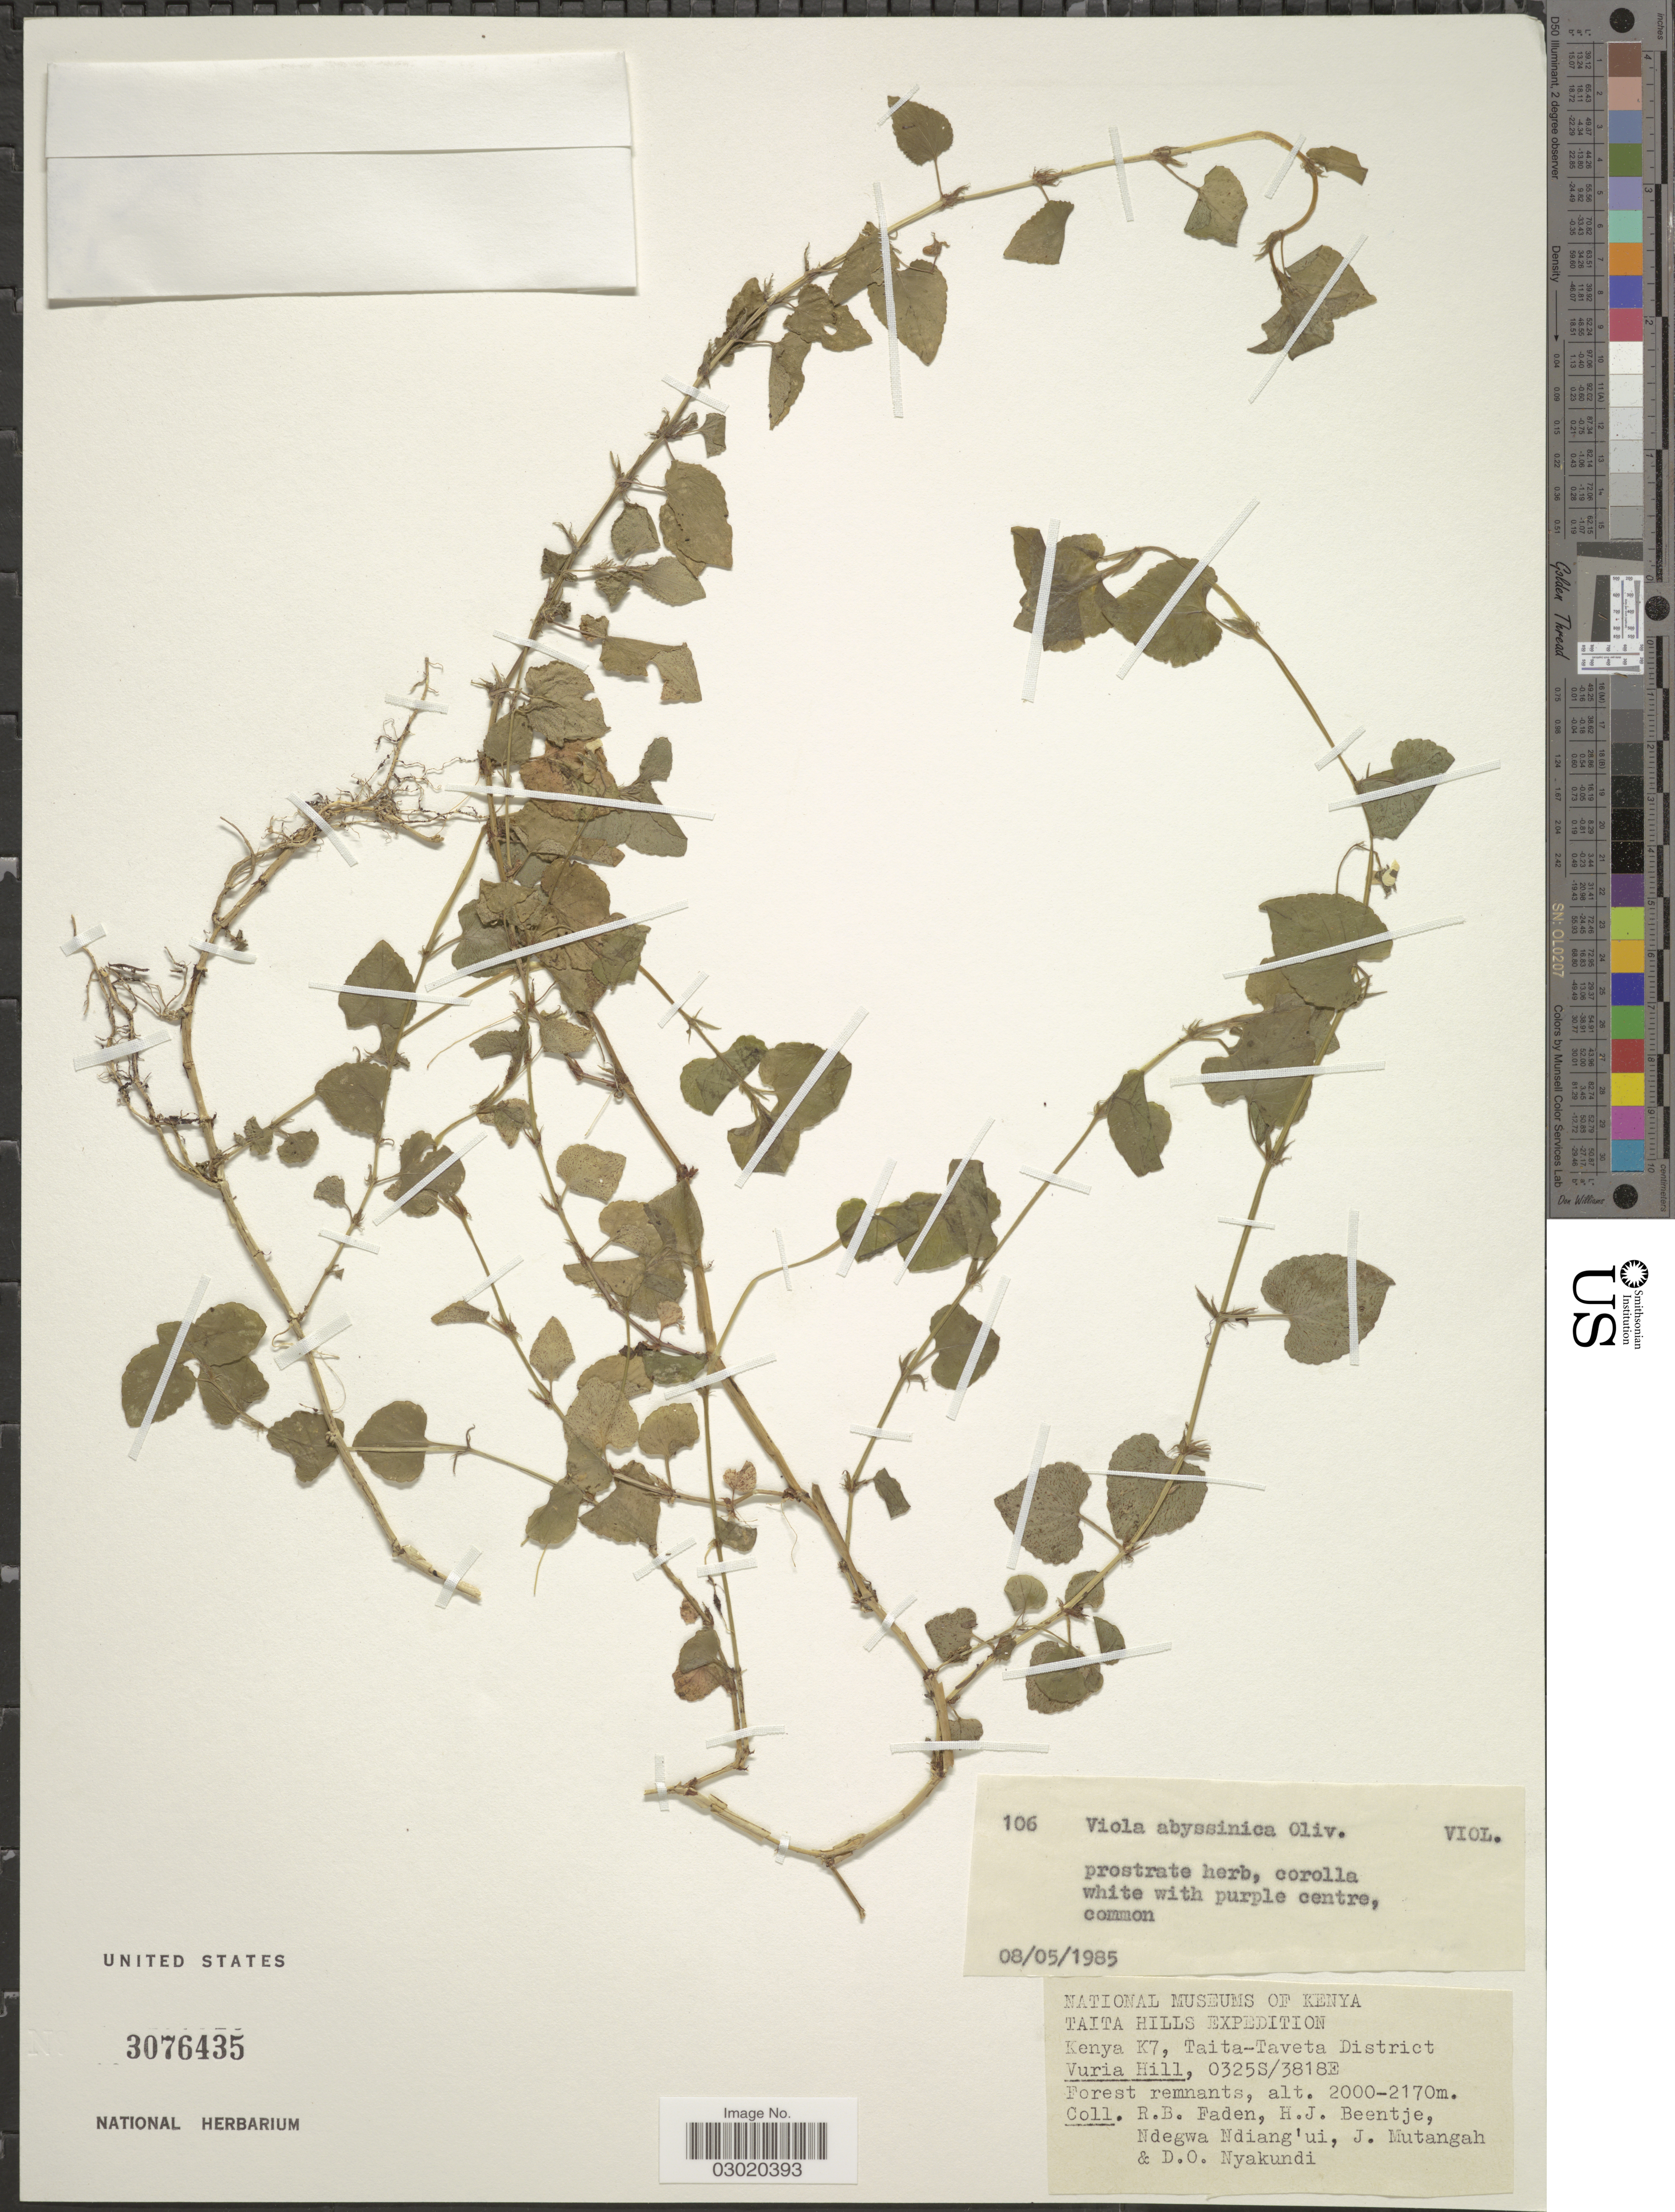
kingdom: Plantae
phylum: Tracheophyta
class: Magnoliopsida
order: Malpighiales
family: Violaceae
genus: Viola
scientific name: Viola abyssinica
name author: Steud. ex Oliv.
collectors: R. B. Faden, H. J. Beentje, Ndegwa Ndiang'ui, J. Mutangah & D. Nyakundi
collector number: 106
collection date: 1985-05-08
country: Kenya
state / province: Taita Taveta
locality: Taita-Taveta District, Vuria Hill.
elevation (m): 2000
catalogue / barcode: US 3076435